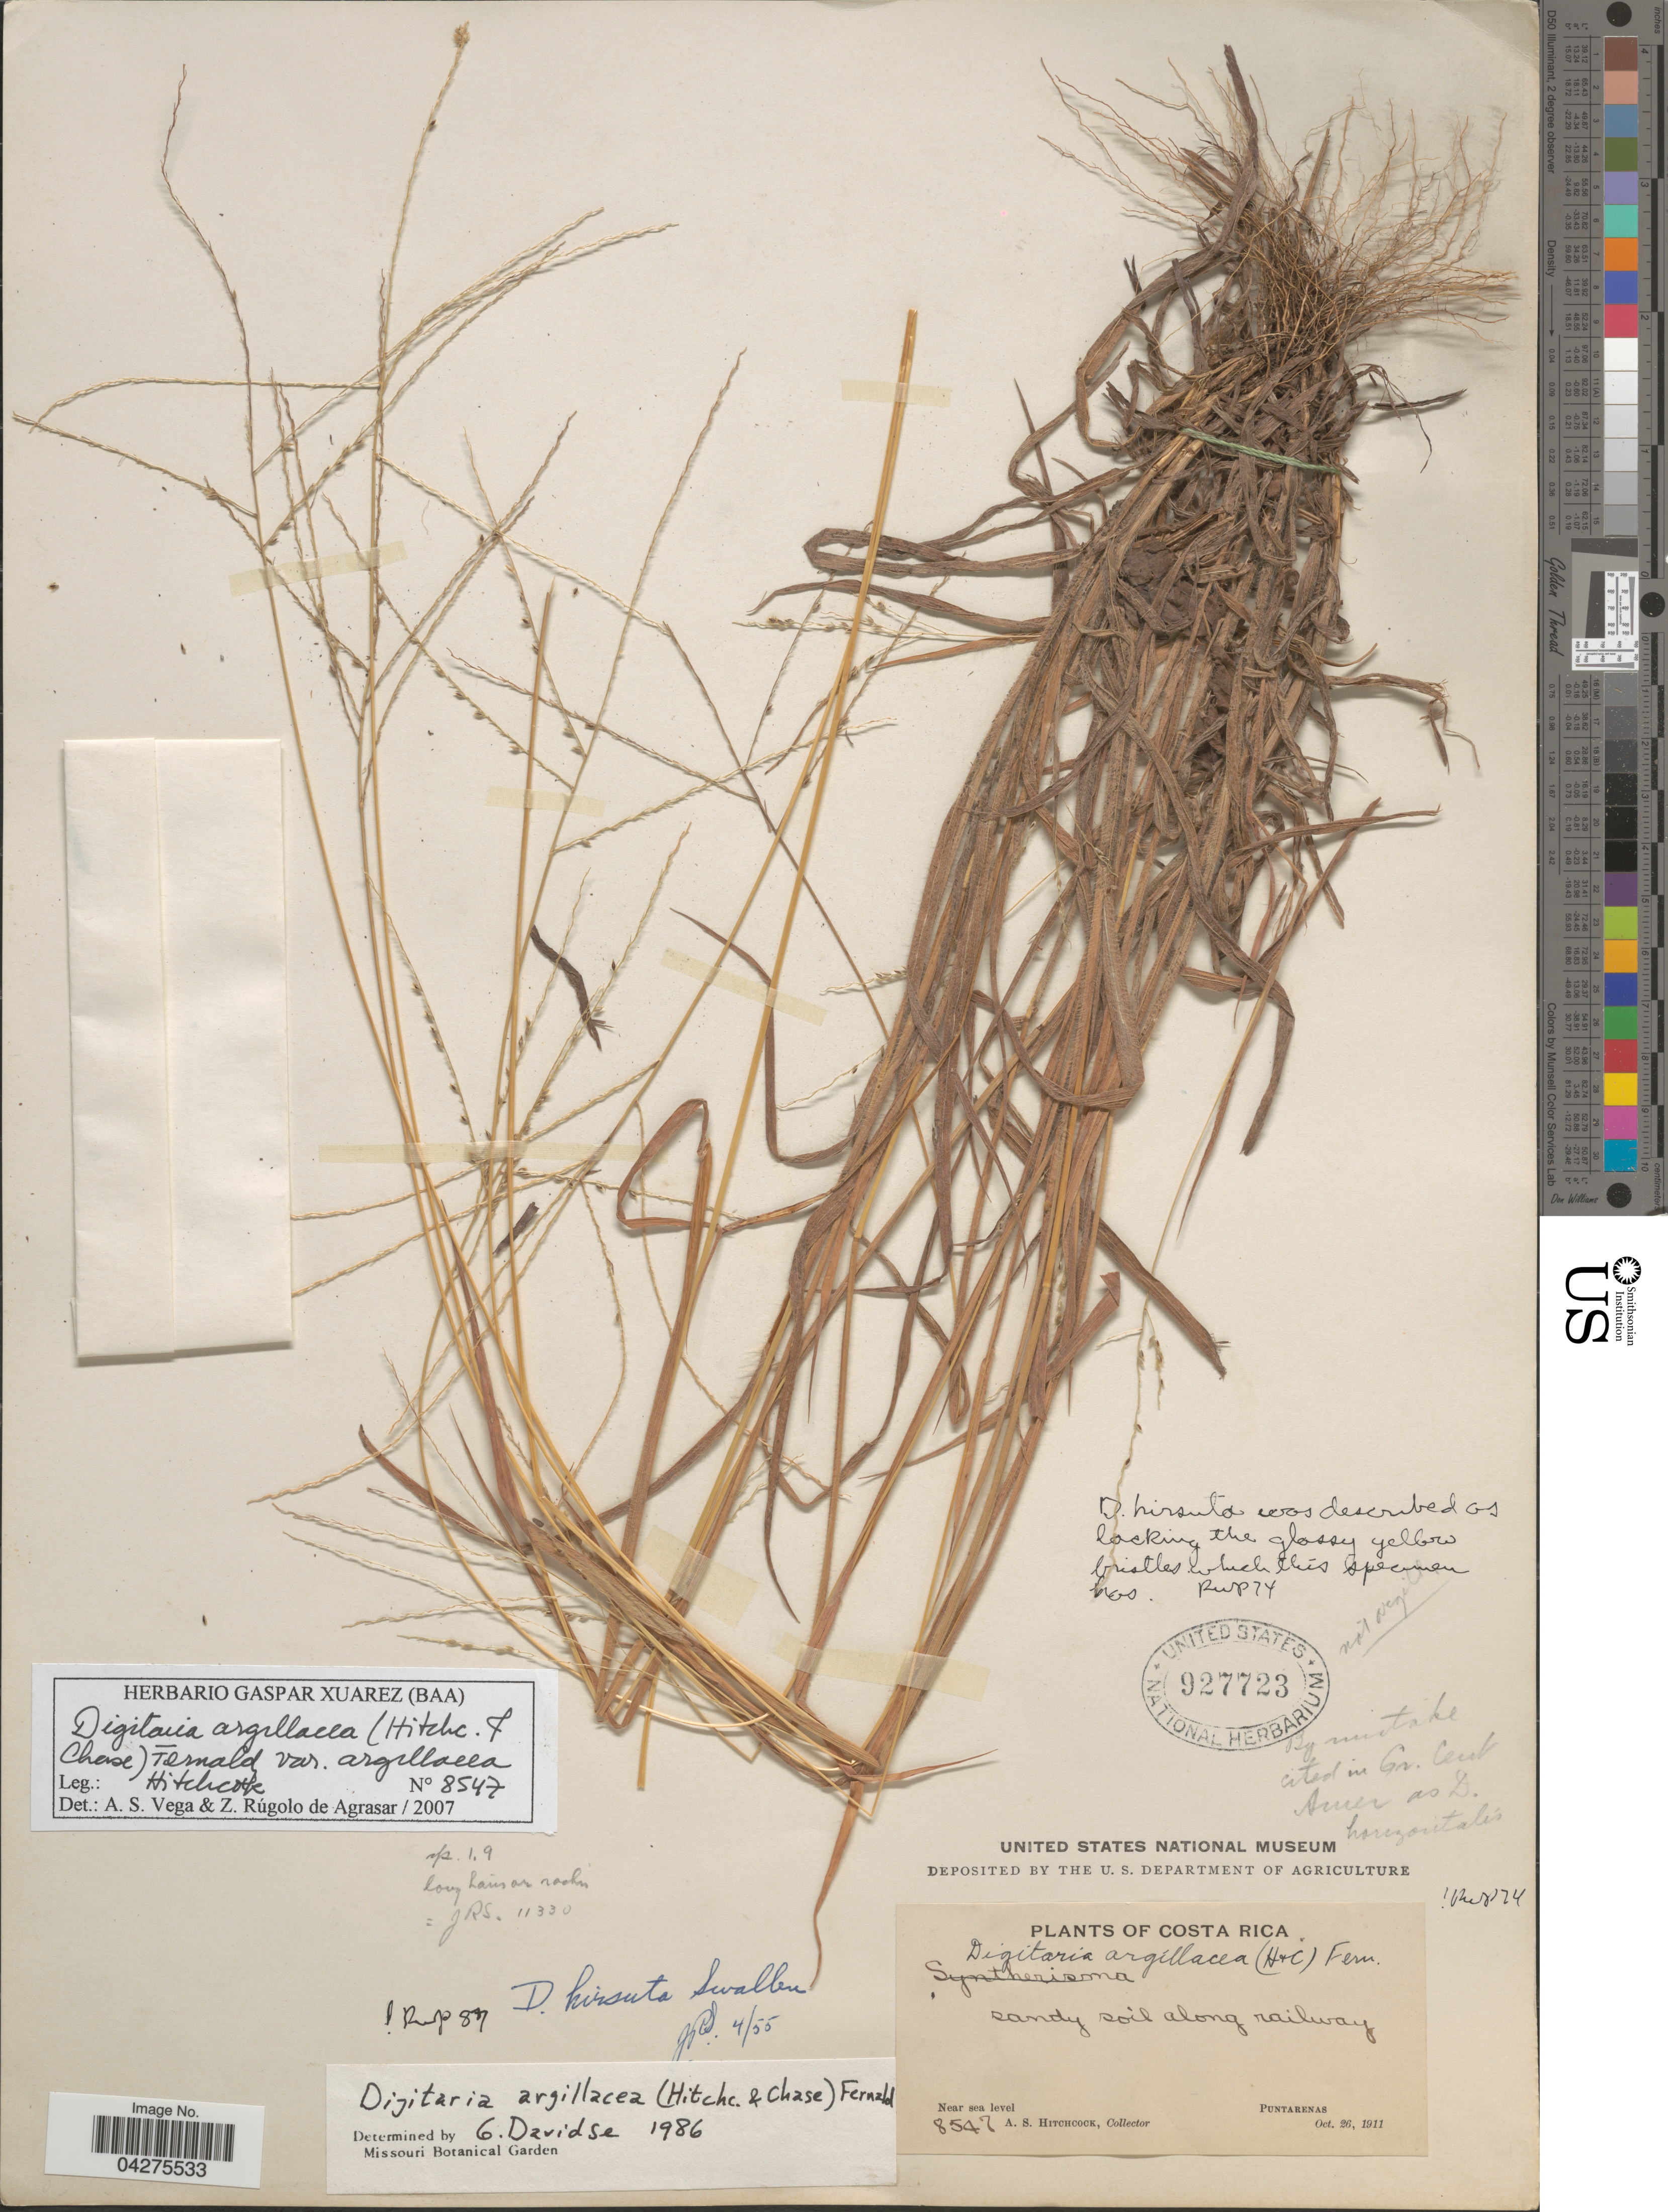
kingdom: Plantae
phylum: Tracheophyta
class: Liliopsida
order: Poales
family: Poaceae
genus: Digitaria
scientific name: Digitaria argillacea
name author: (Hitchc. & Chase) Fernald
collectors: A. S. Hitchcock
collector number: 8574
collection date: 1911-10-26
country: Costa Rica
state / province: Puntarenas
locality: Sandy soil along railway.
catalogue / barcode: US 927723